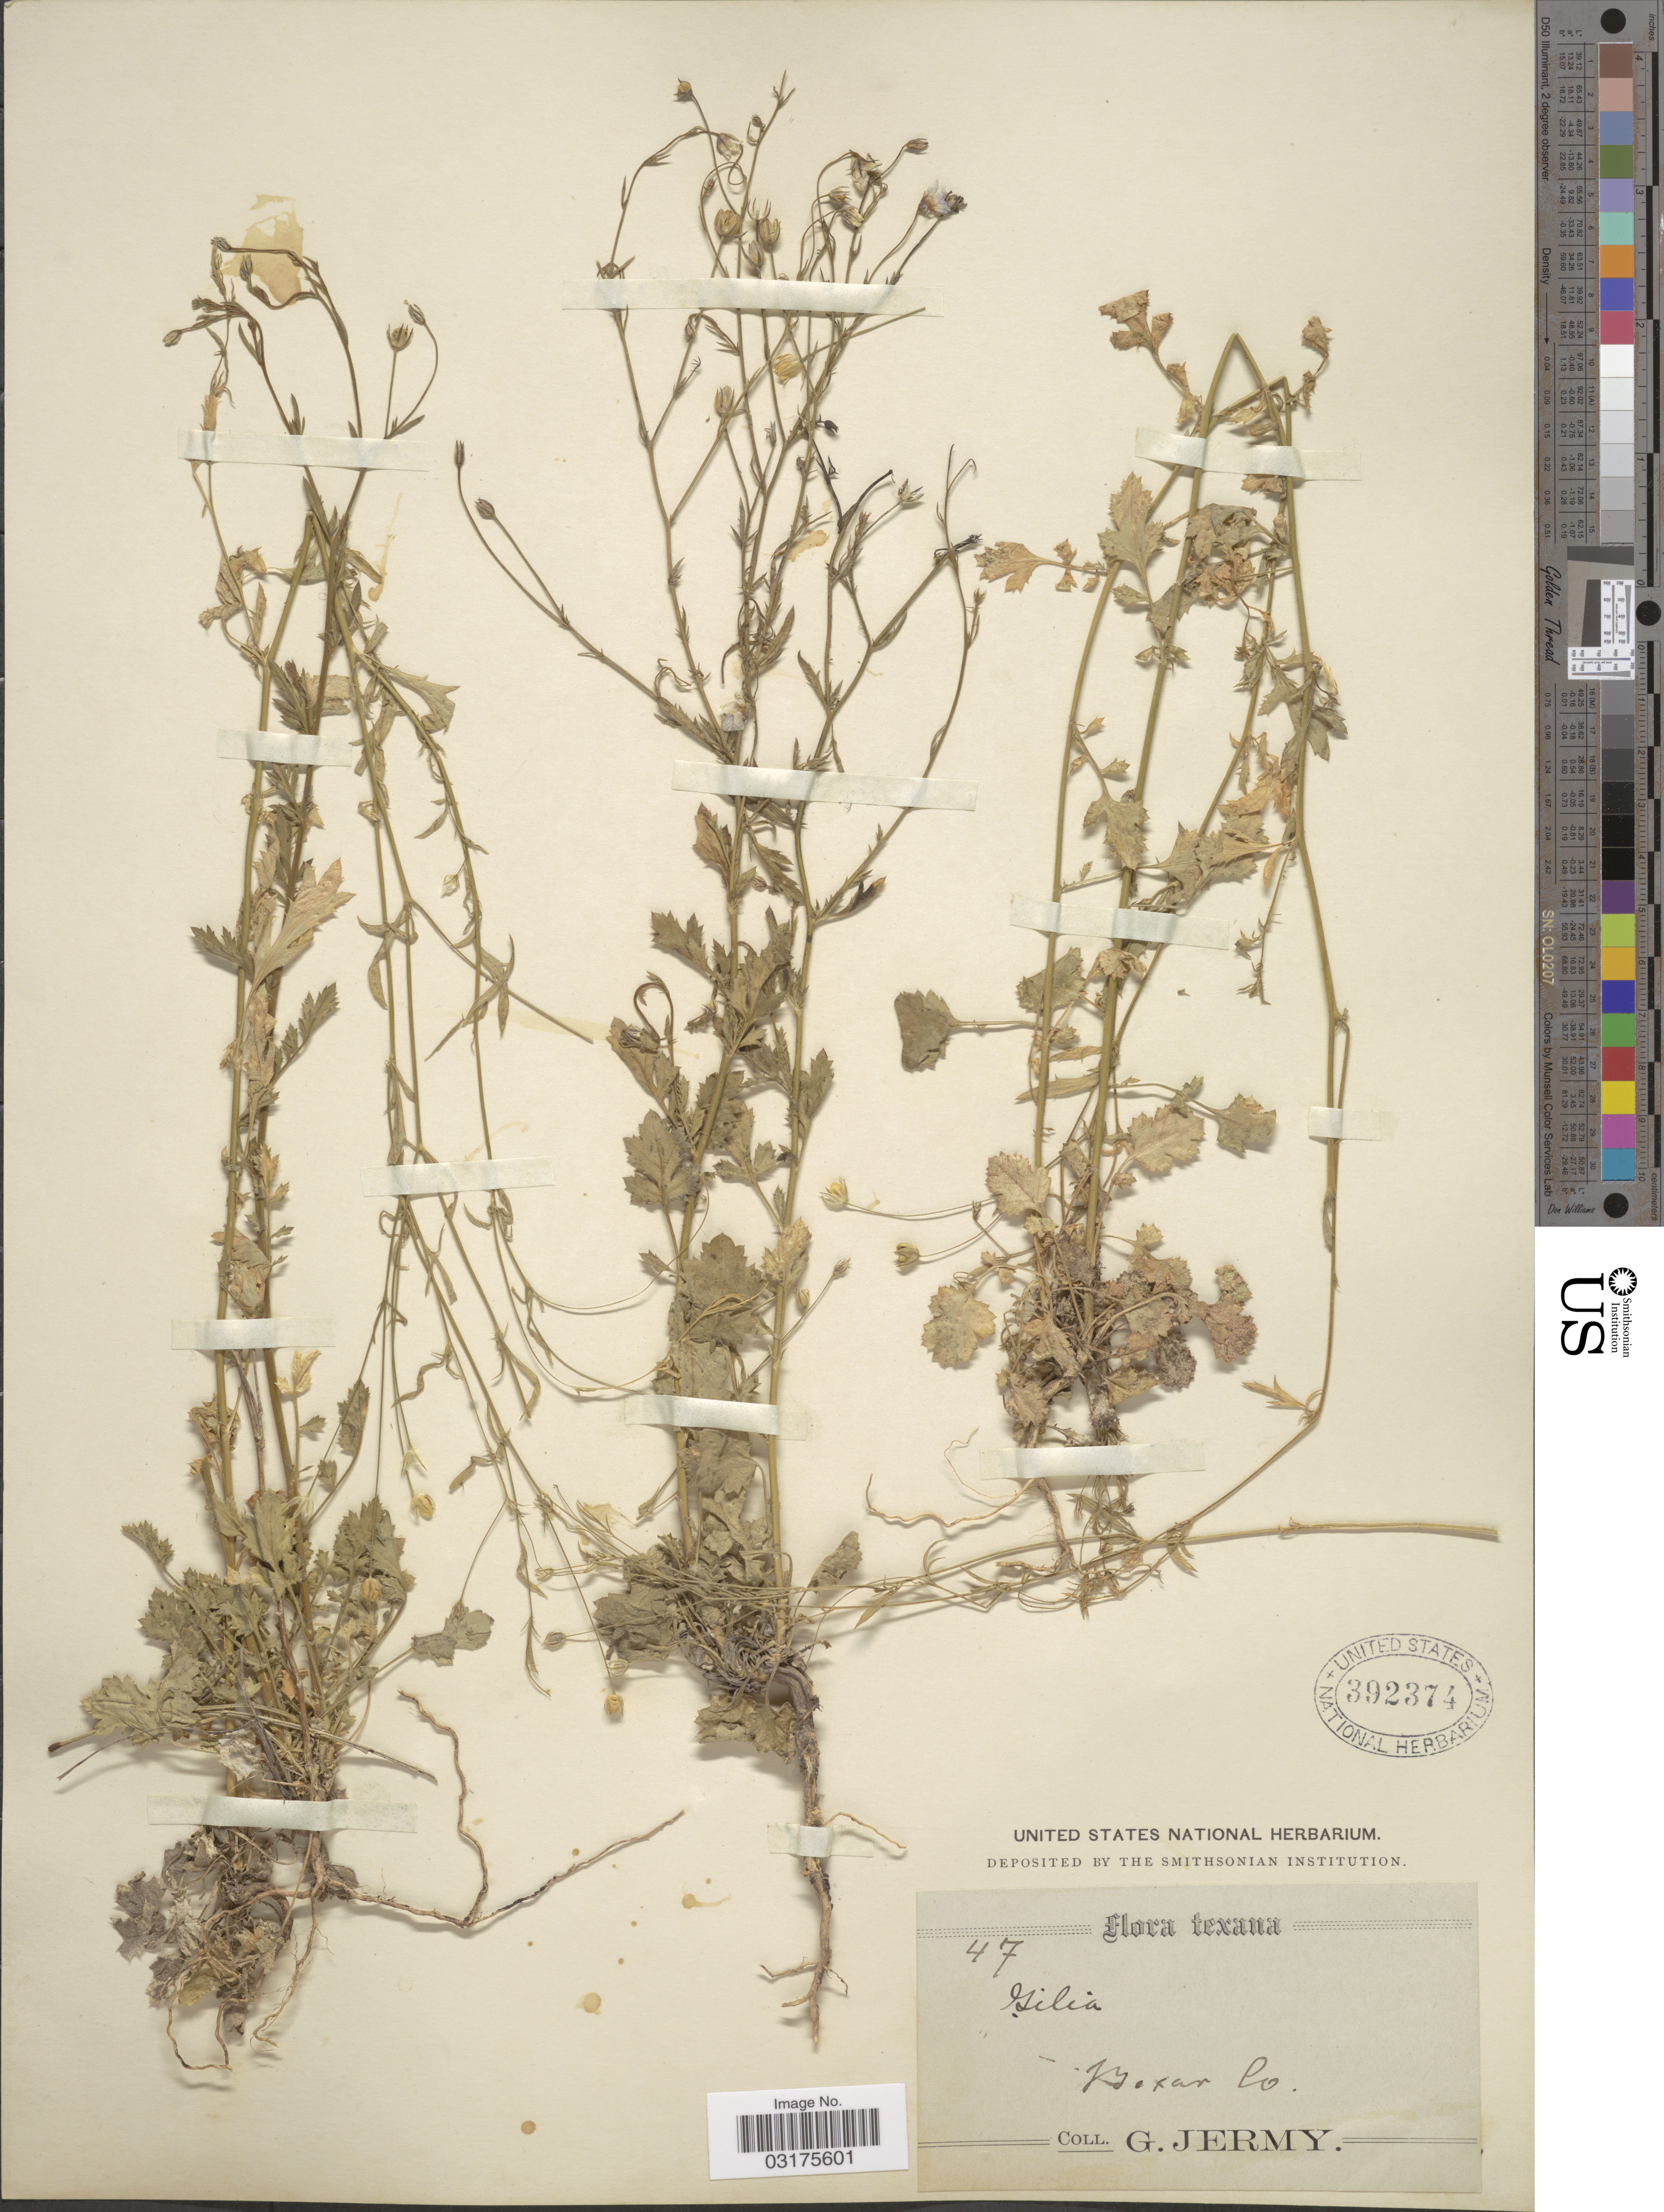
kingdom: Plantae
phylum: Tracheophyta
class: Magnoliopsida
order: Ericales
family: Polemoniaceae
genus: Giliastrum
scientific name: Giliastrum incisum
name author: (Benth.) J.M. Porter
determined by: Strong, Mark T., (BOT), Smithsonian Institution - National Museum of Natural History (UNITED STATES)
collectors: G. Jermy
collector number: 47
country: United States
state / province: Texas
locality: Bexar Co.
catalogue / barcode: US 392374